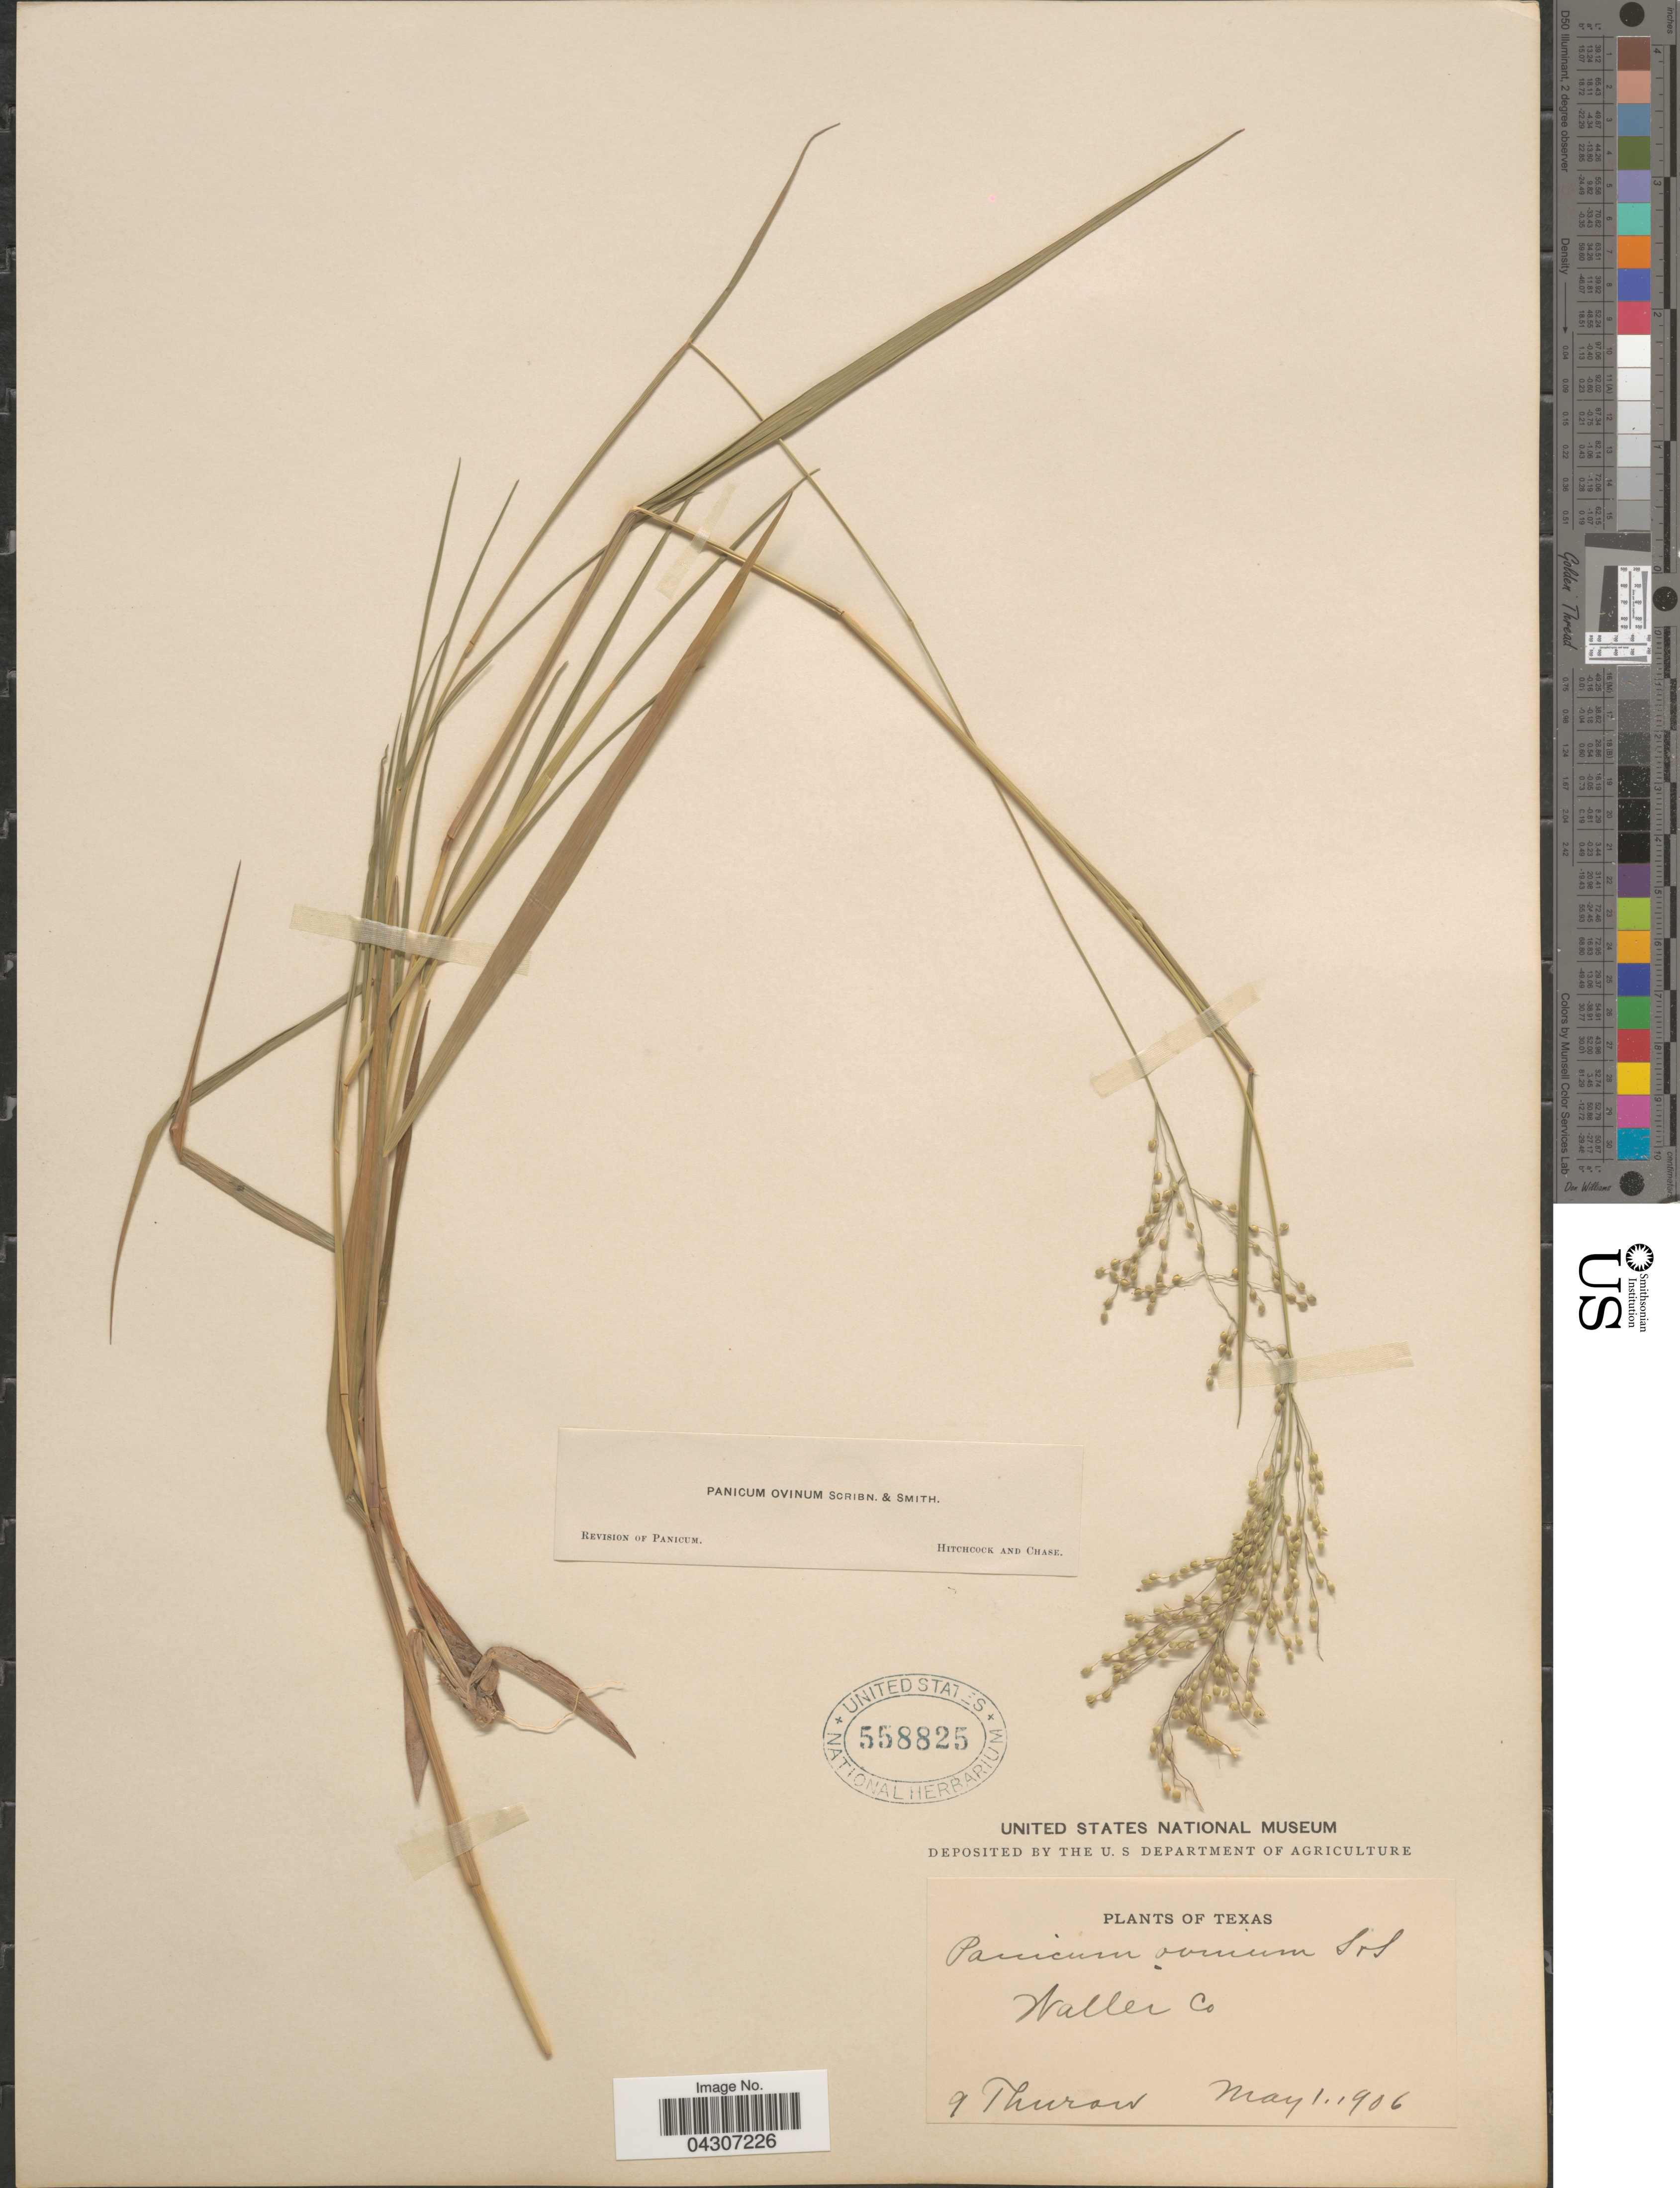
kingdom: Plantae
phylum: Tracheophyta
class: Liliopsida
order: Poales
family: Poaceae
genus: Dichanthelium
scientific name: Dichanthelium aciculare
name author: (Desv. ex Poir.) Gould & C.A. Clark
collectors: Thurow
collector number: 9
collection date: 1906-05-01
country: United States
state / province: Texas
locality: Waller Co.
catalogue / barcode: US 558825